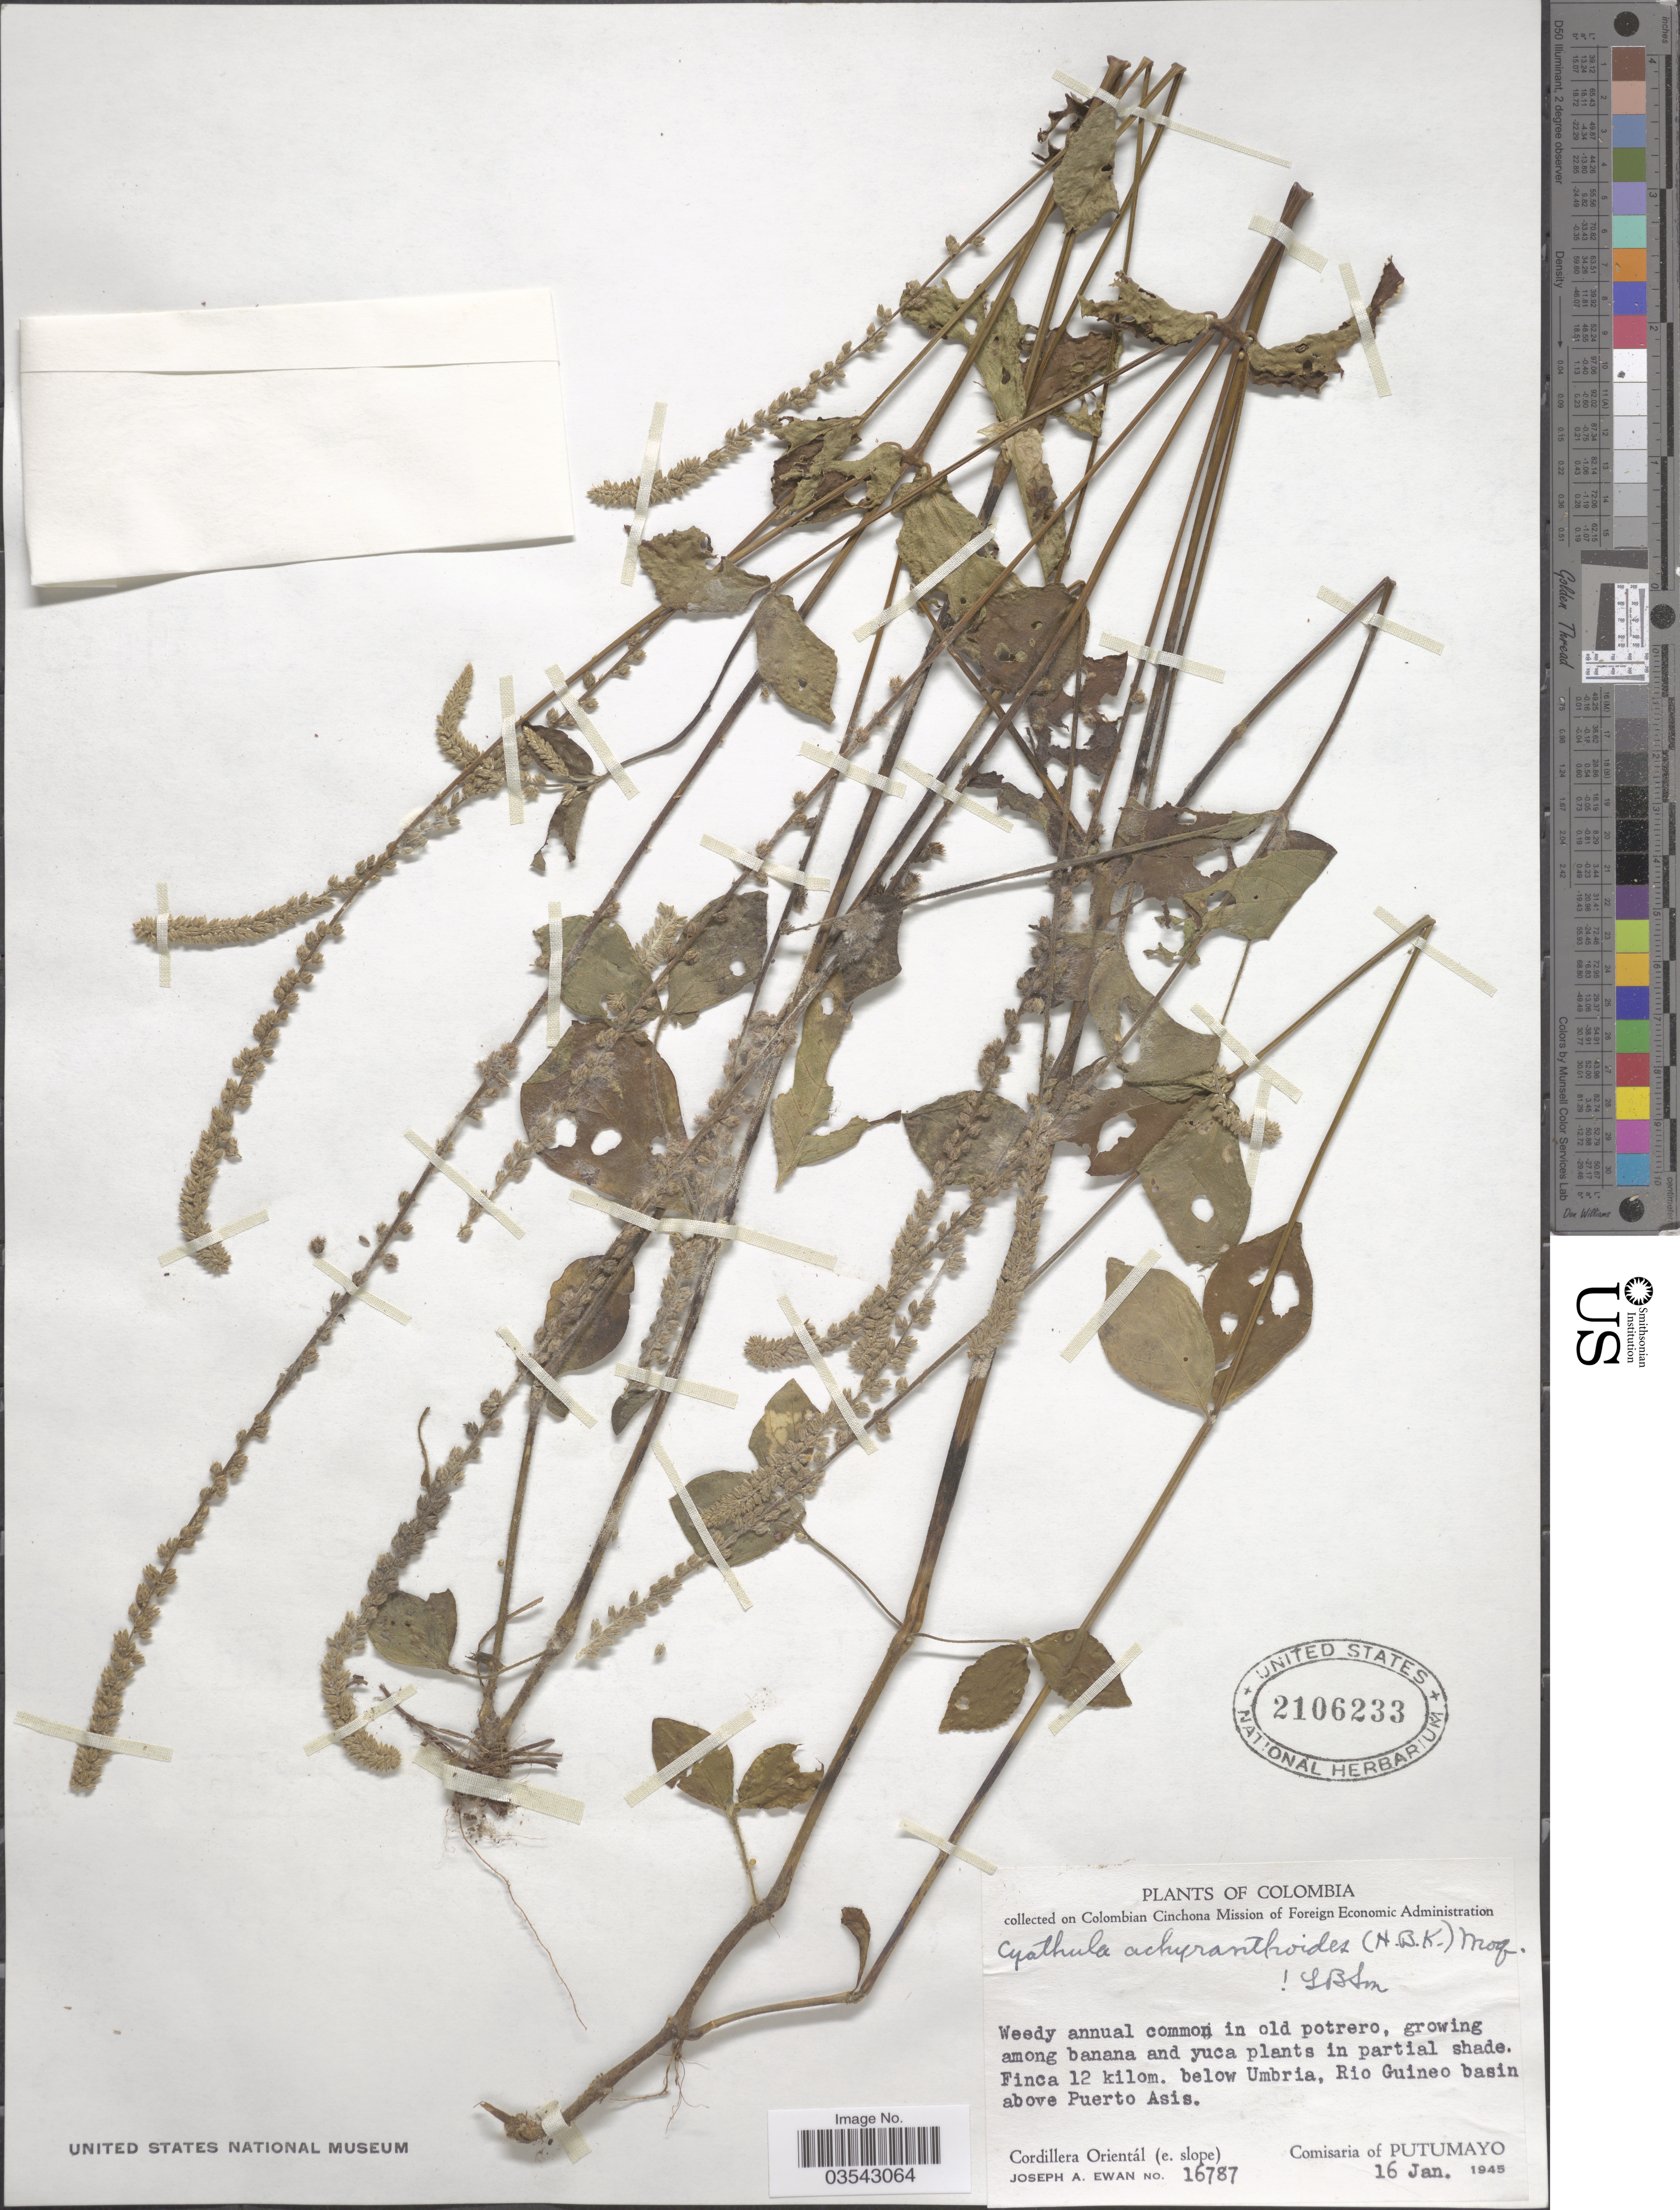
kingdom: Plantae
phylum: Tracheophyta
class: Magnoliopsida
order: Caryophyllales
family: Amaranthaceae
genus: Cyathula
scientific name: Cyathula achyranthoides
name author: (Kunth) Moq.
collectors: J. A. Ewan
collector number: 16787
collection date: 1945-01-16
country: Colombia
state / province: Putumayo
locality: Finca 12 kilom. below Umbria, Rio Guineo basin above Puerto Asis. Cordillera Orientál (e. slope). Comisaria of Putumayo.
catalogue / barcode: US 2106233